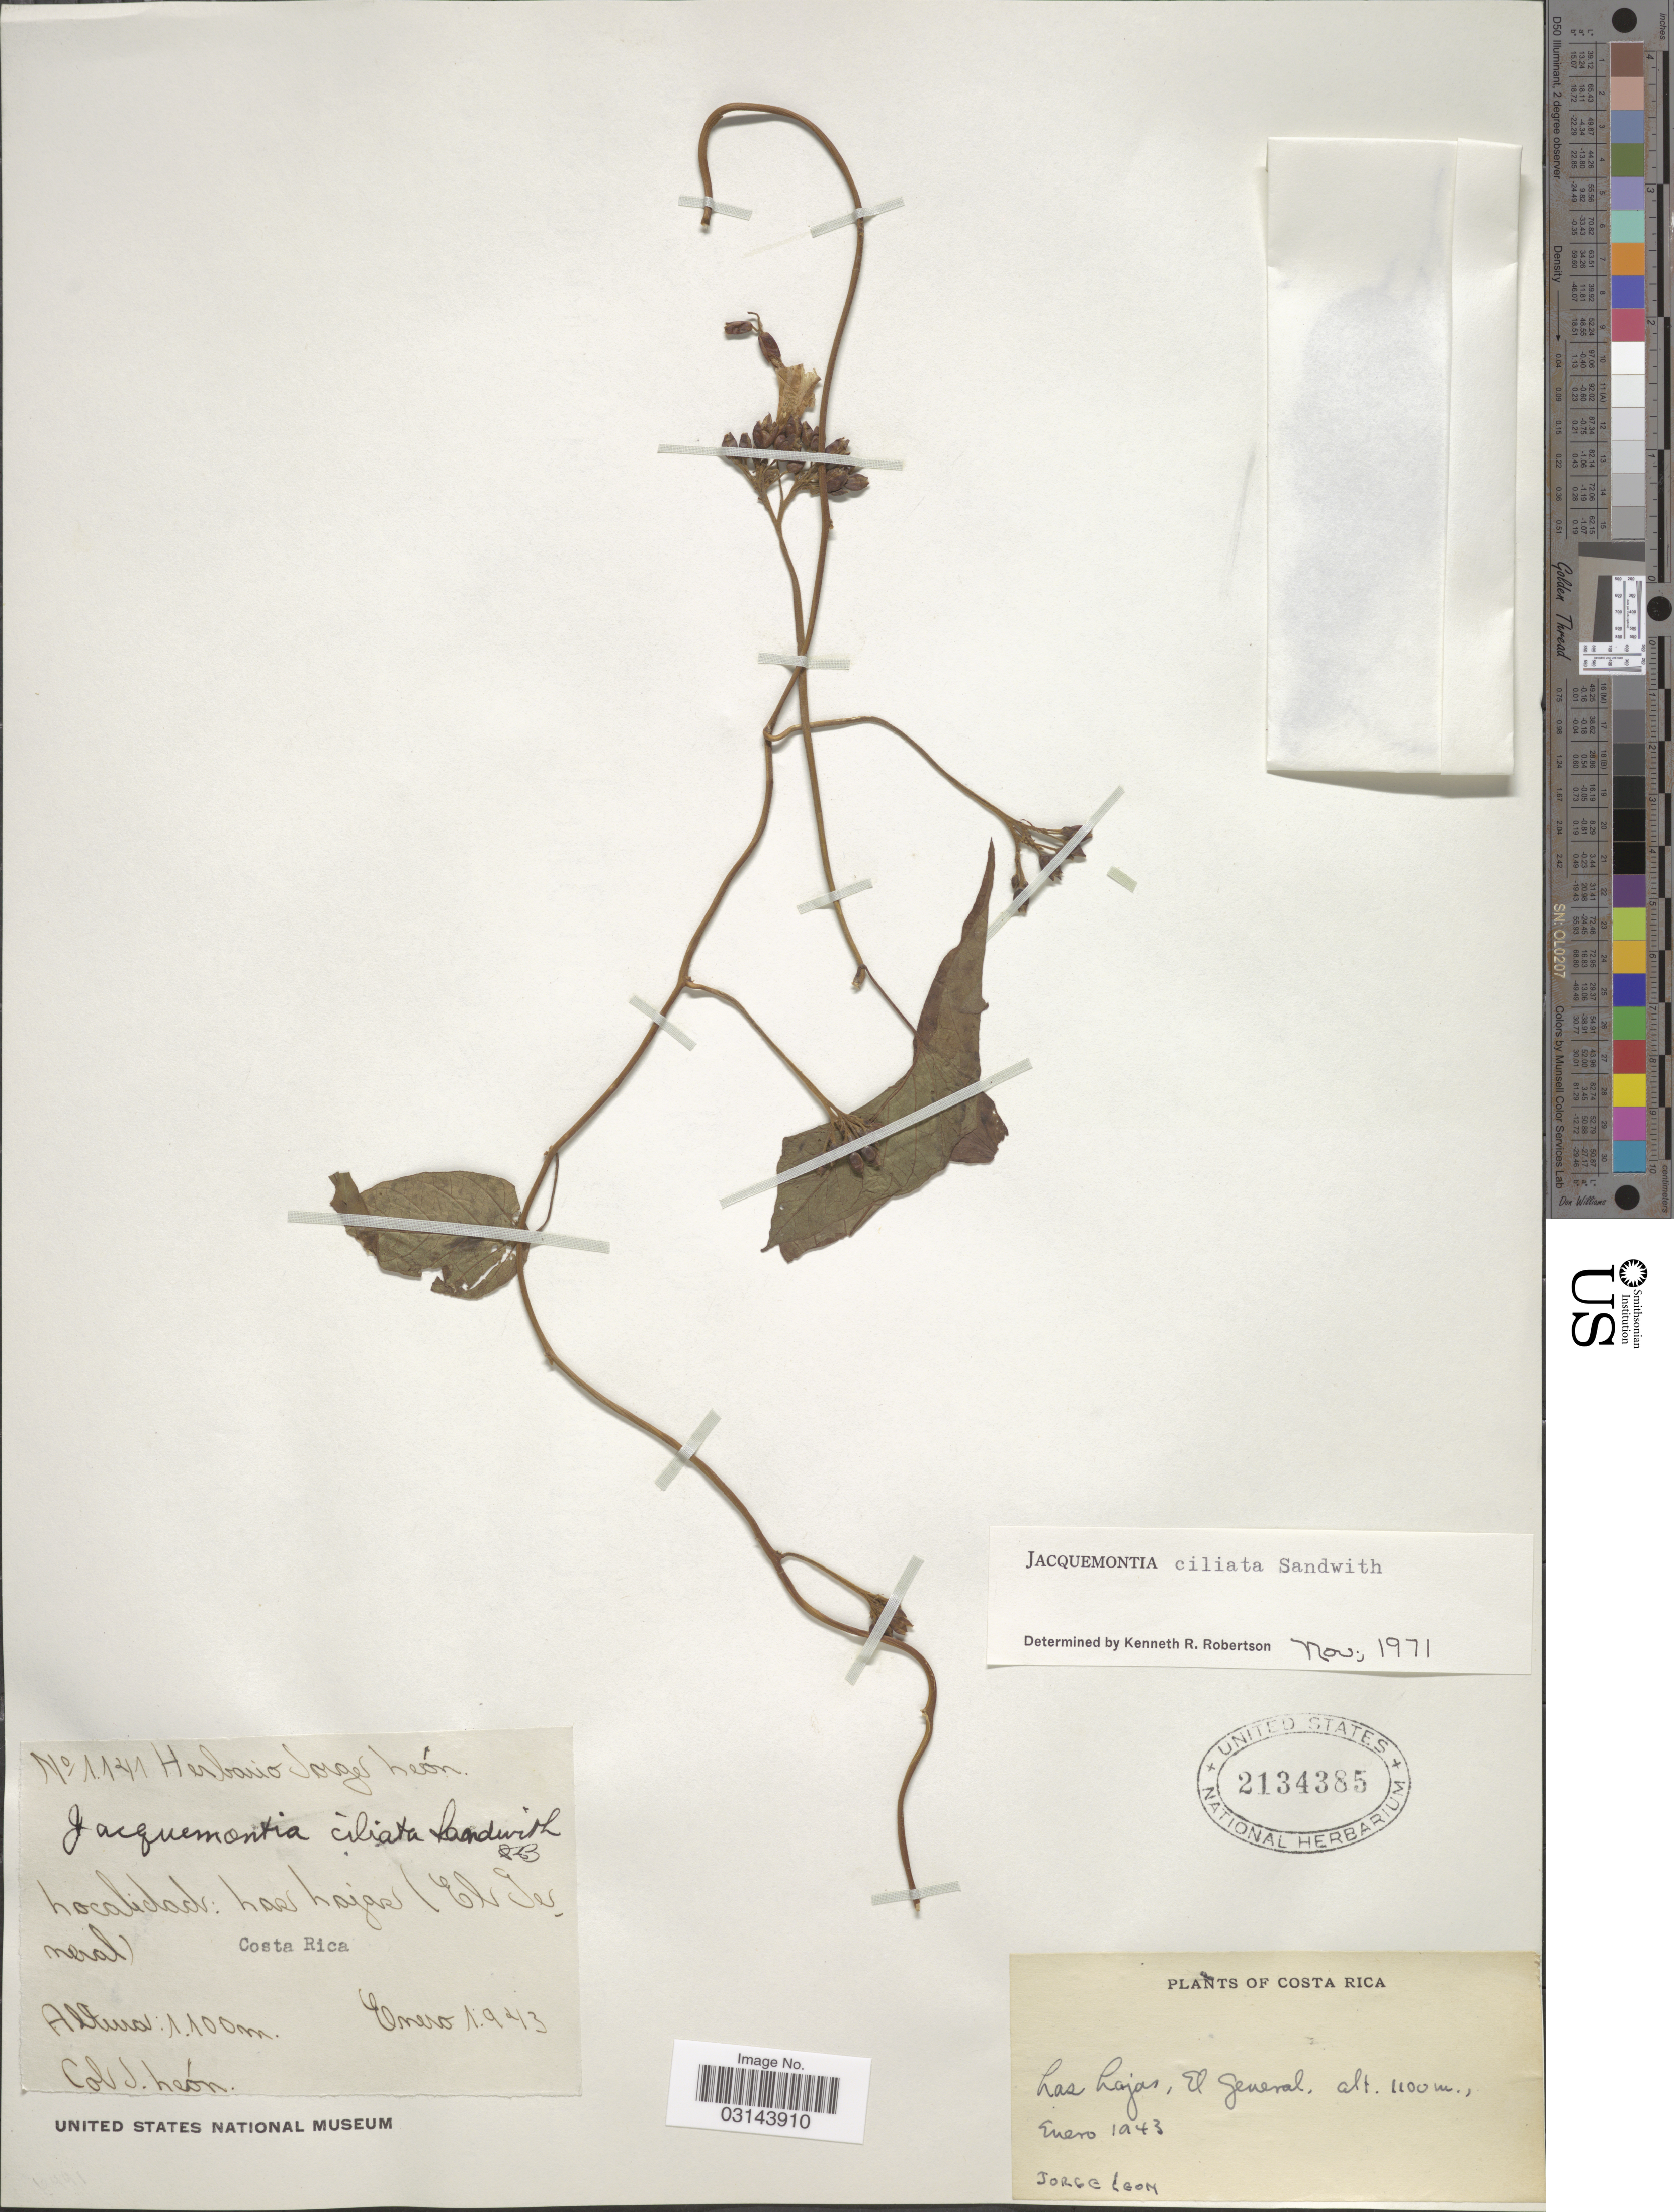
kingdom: Plantae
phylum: Tracheophyta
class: Magnoliopsida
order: Solanales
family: Convolvulaceae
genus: Jacquemontia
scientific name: Jacquemontia ciliata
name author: Sandwith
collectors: J. León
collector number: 1141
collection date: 1943-01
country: Costa Rica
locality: Las Lajas, El General.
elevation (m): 1100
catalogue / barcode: US 2134385